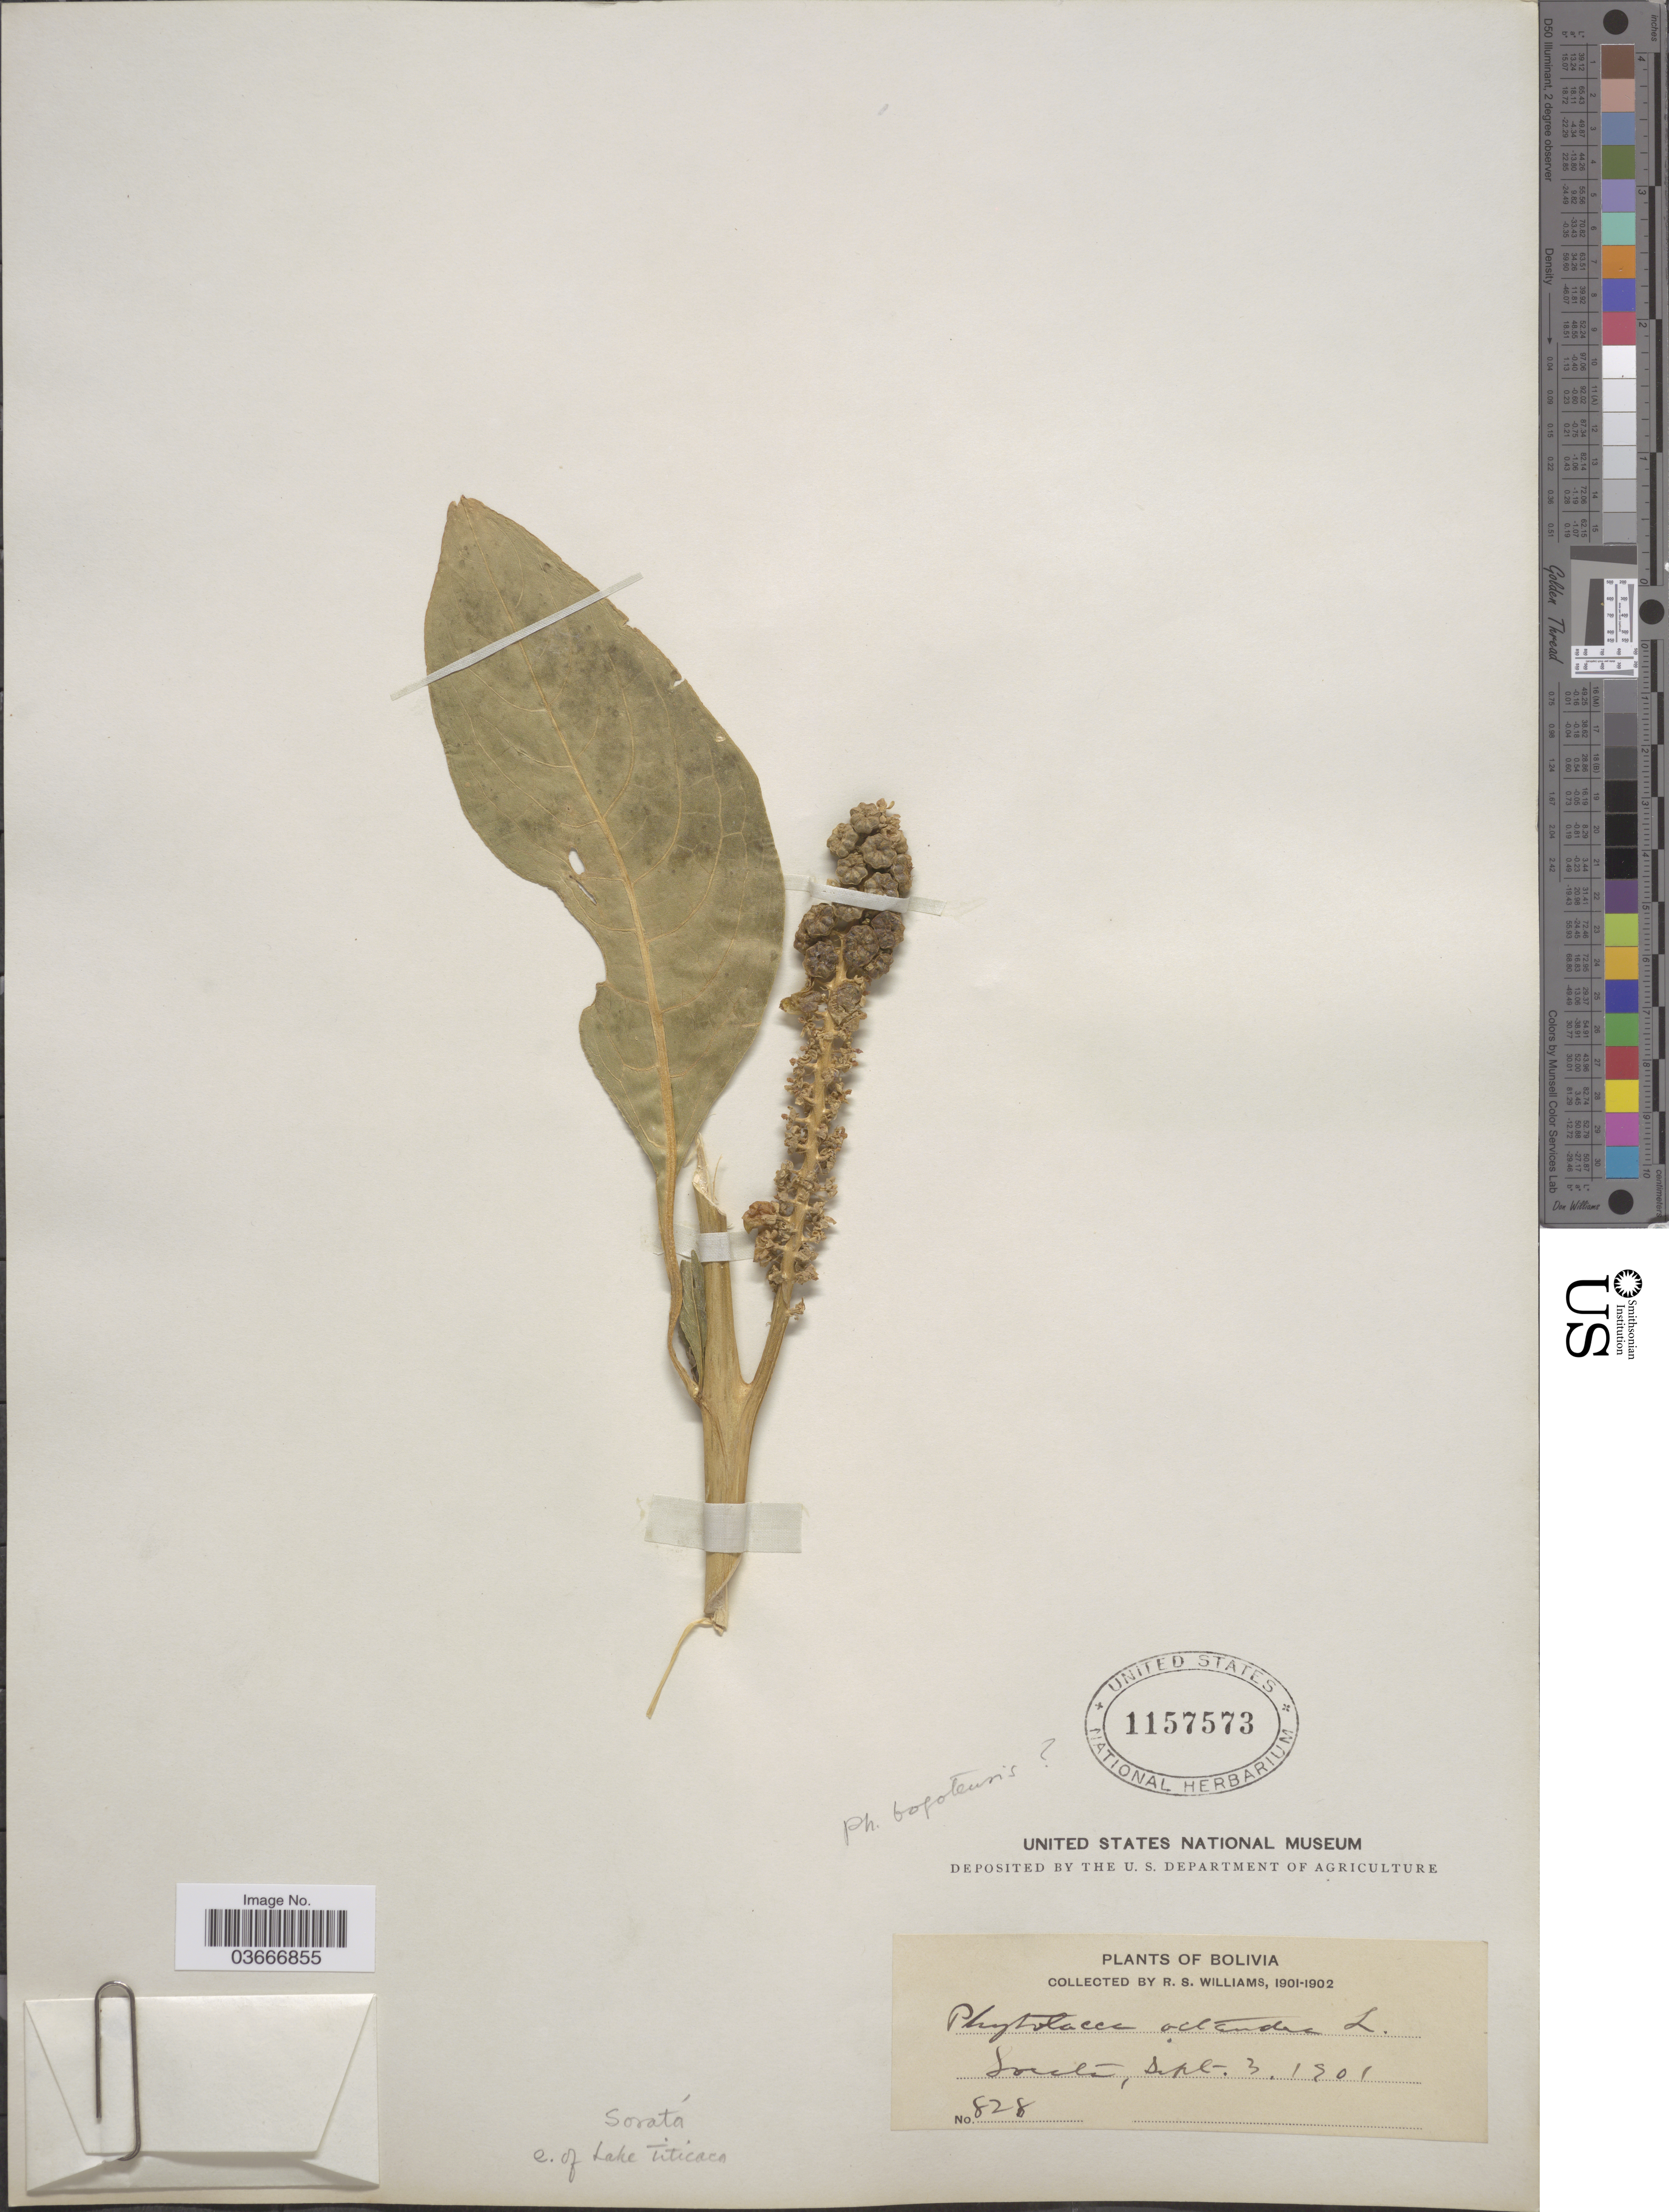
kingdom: Plantae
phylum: Tracheophyta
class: Magnoliopsida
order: Caryophyllales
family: Phytolaccaceae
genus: Phytolacca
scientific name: Phytolacca icosandra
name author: L.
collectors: R. S. Williams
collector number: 828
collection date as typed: Sept. 3, 1901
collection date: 1901-09-03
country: Bolivia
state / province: La Páz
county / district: Larecaja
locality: Sorata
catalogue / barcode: US 1157573